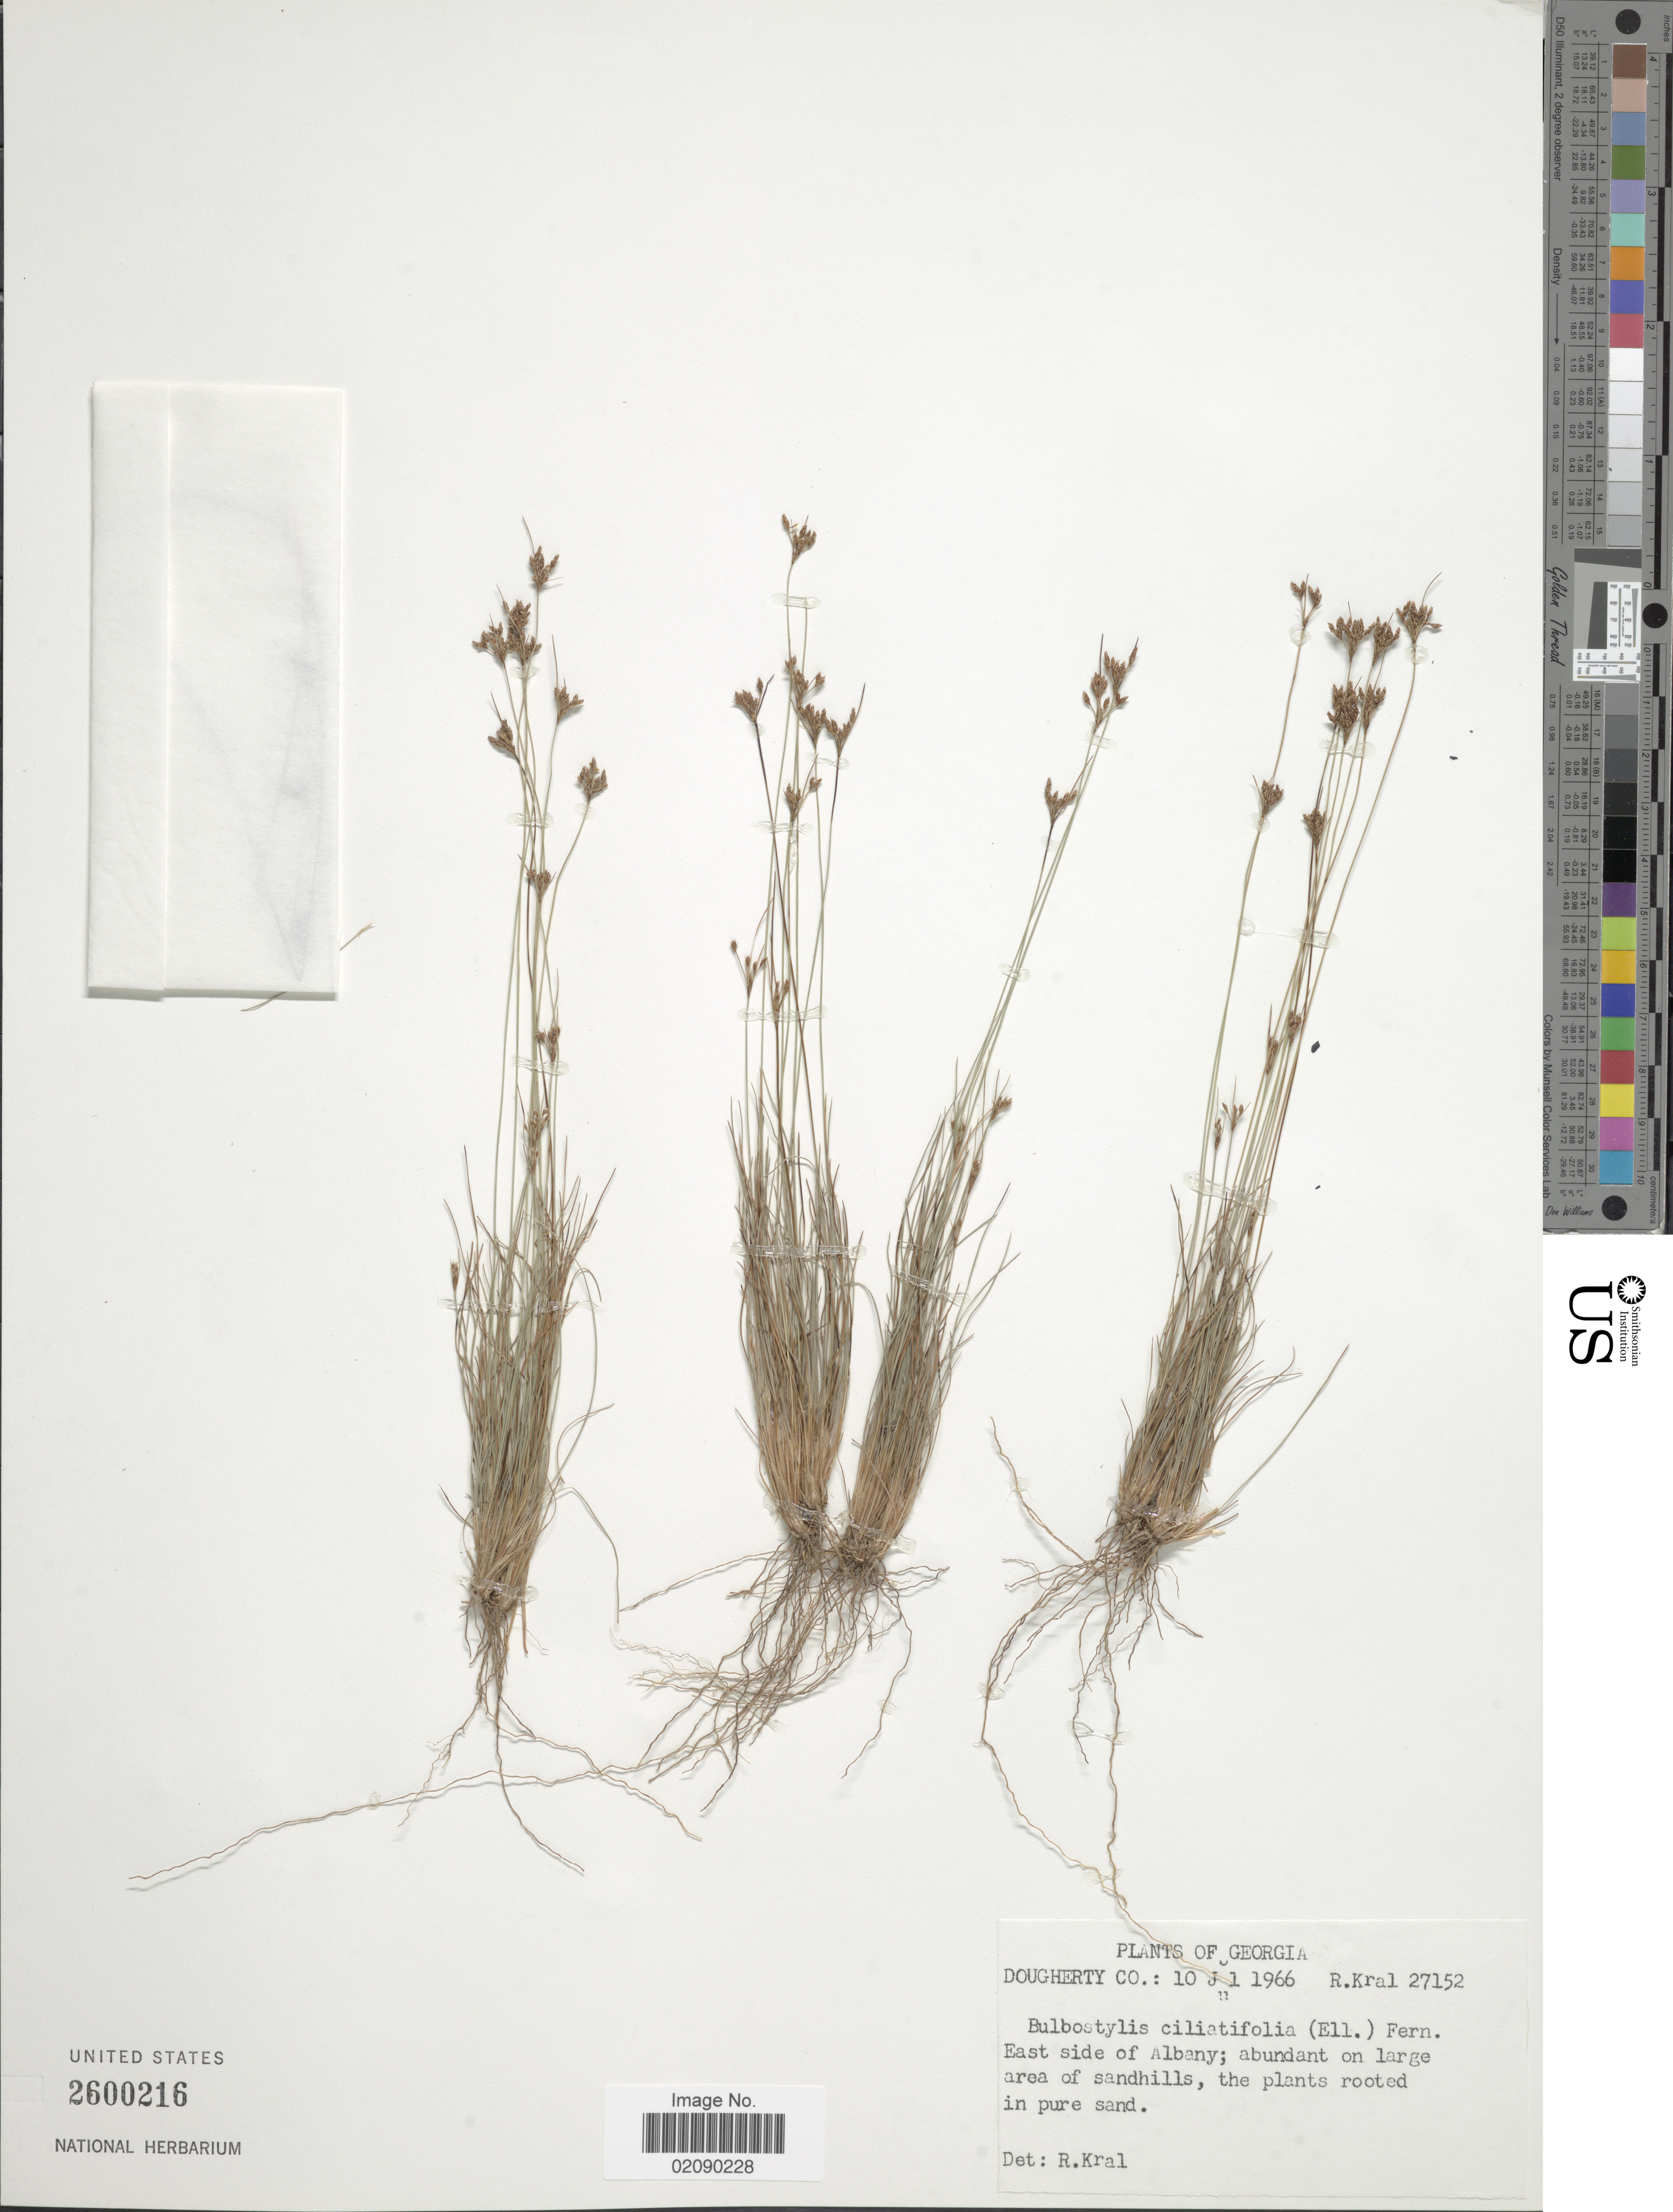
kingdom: Plantae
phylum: Tracheophyta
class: Liliopsida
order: Poales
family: Cyperaceae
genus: Bulbostylis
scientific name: Bulbostylis ciliatifolia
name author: (Elliott) Fernald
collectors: R. Kral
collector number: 27152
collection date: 1966-07-10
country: United States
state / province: Georgia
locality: Dougherty Co. East side of Albany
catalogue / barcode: US 2600216